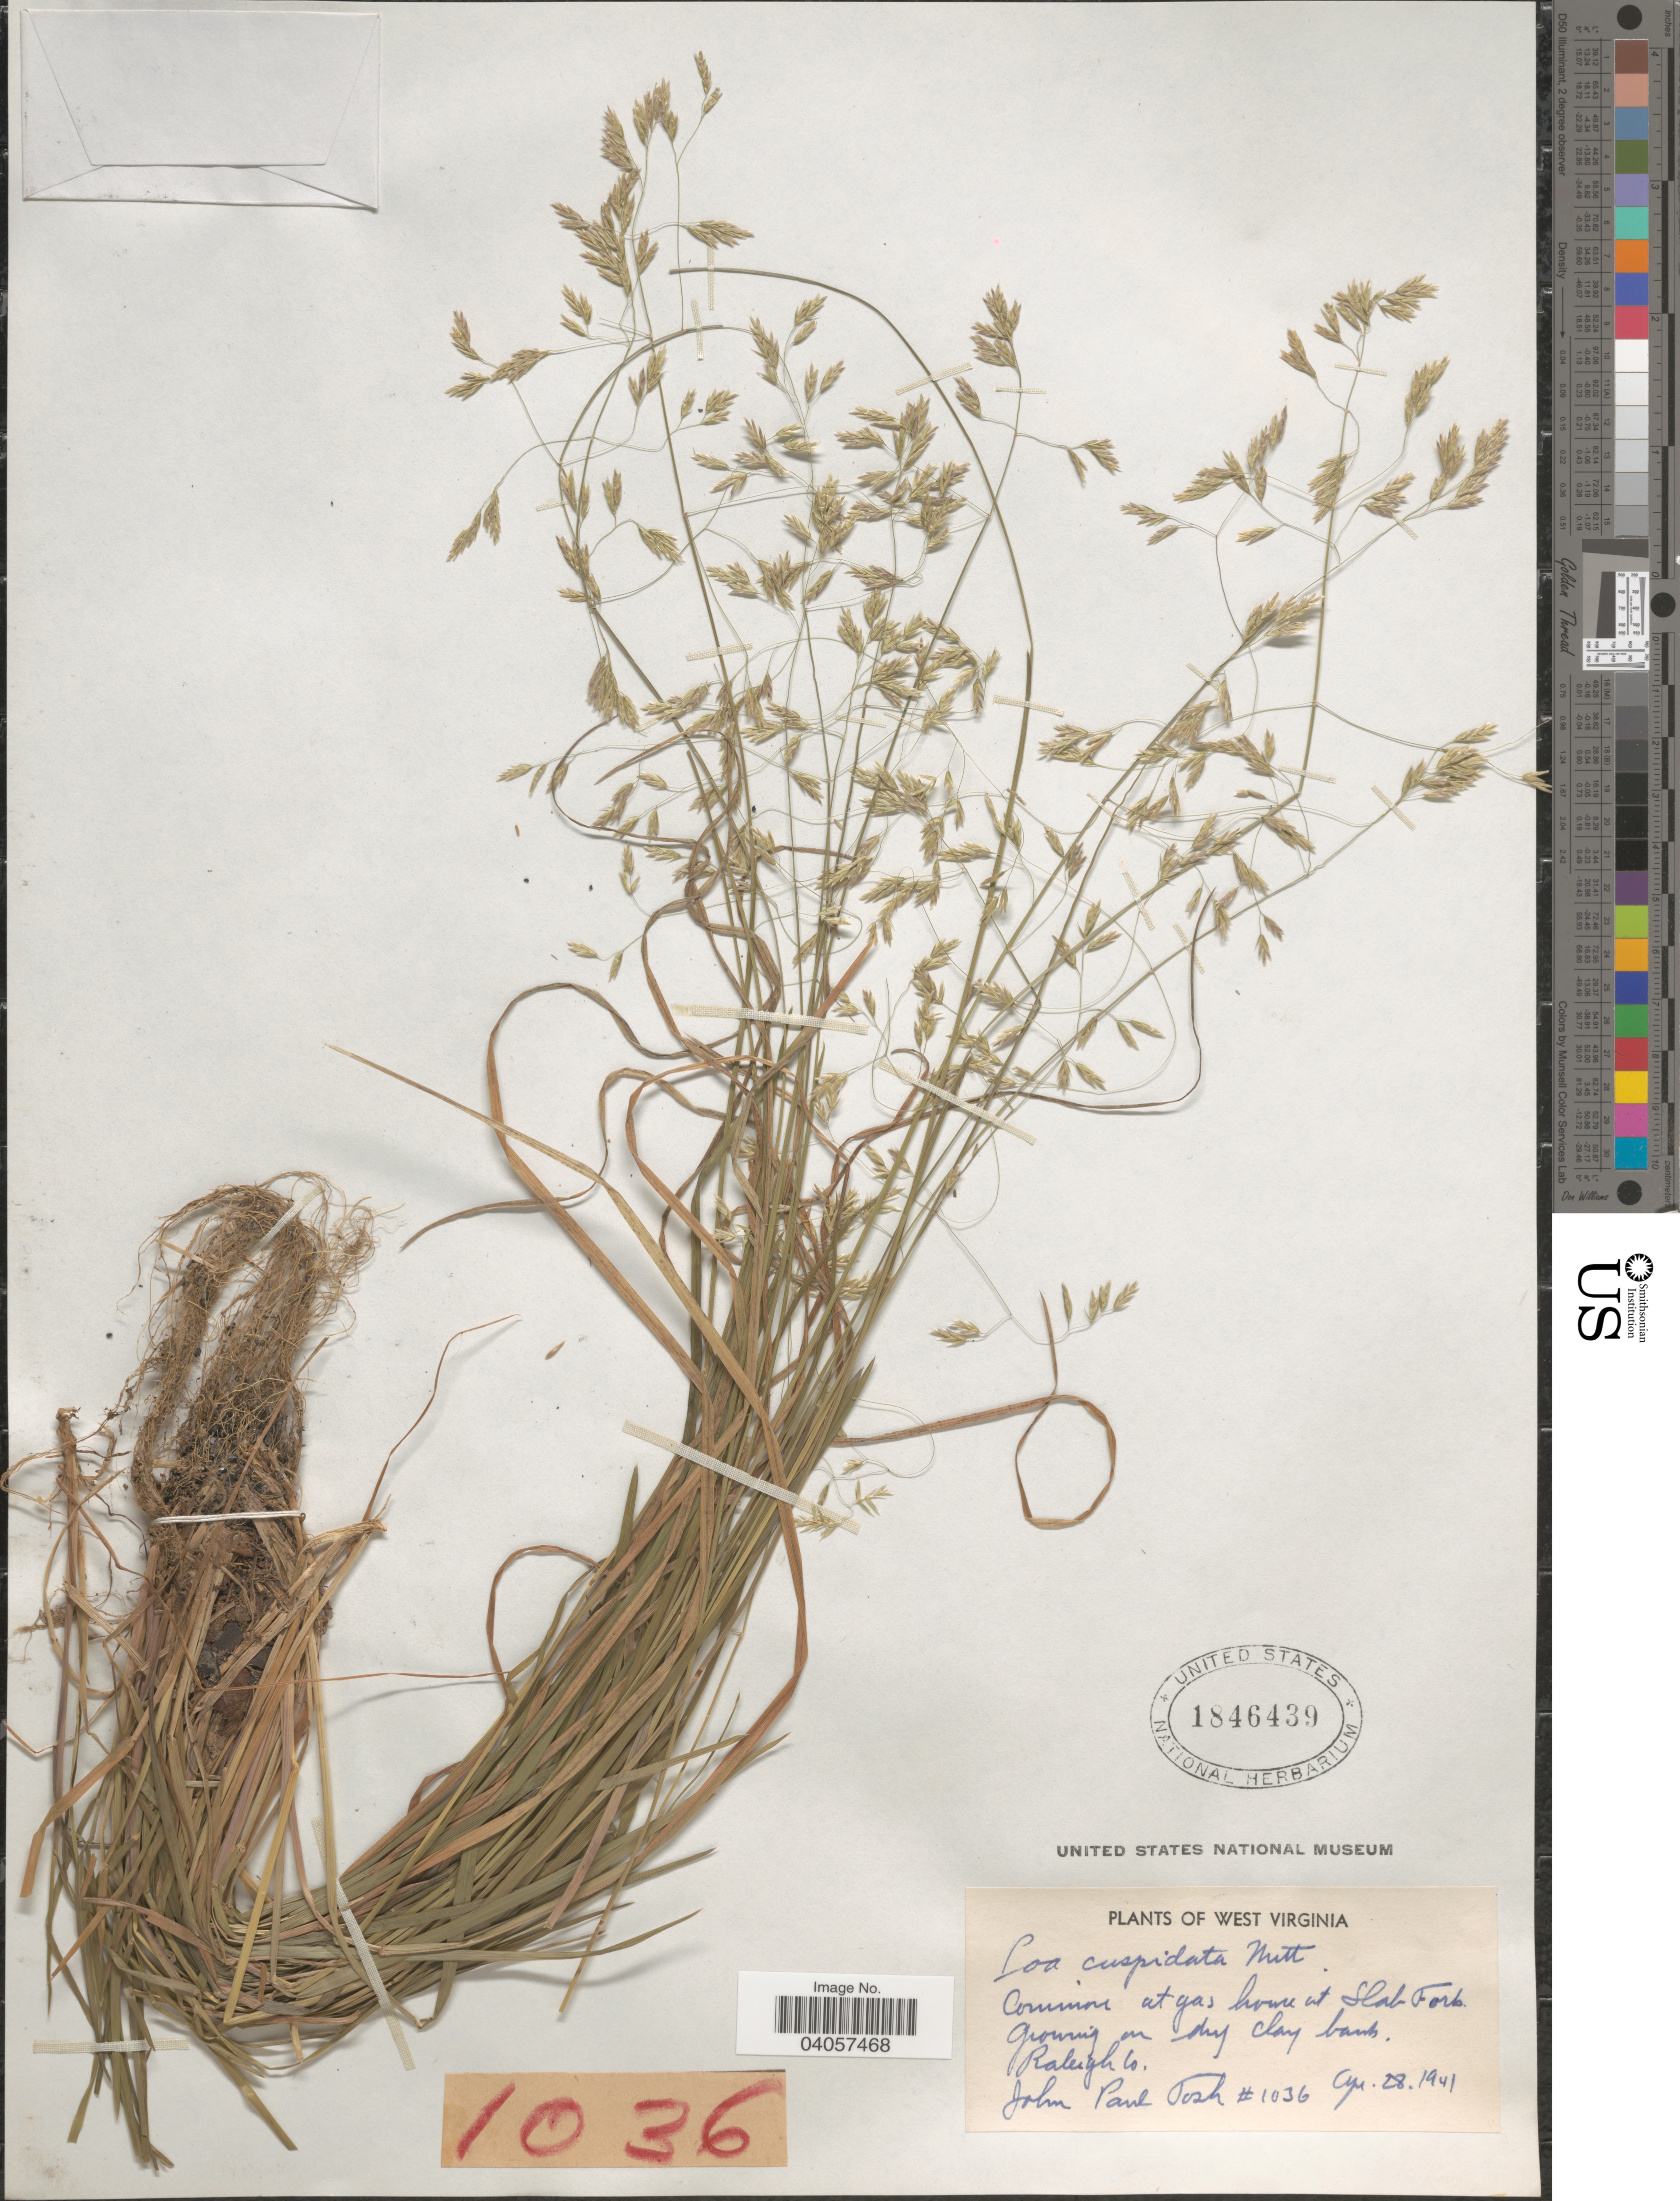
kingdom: Plantae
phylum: Tracheophyta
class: Liliopsida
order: Poales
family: Poaceae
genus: Poa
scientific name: Poa cuspidata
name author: Nutt.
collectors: J. Tosh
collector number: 1036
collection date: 1941-04-28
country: United States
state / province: West Virginia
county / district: Raleigh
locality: Common at gas house at Slab Fork. On dry clay bank, Raleigh Co.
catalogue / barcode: US 1846439